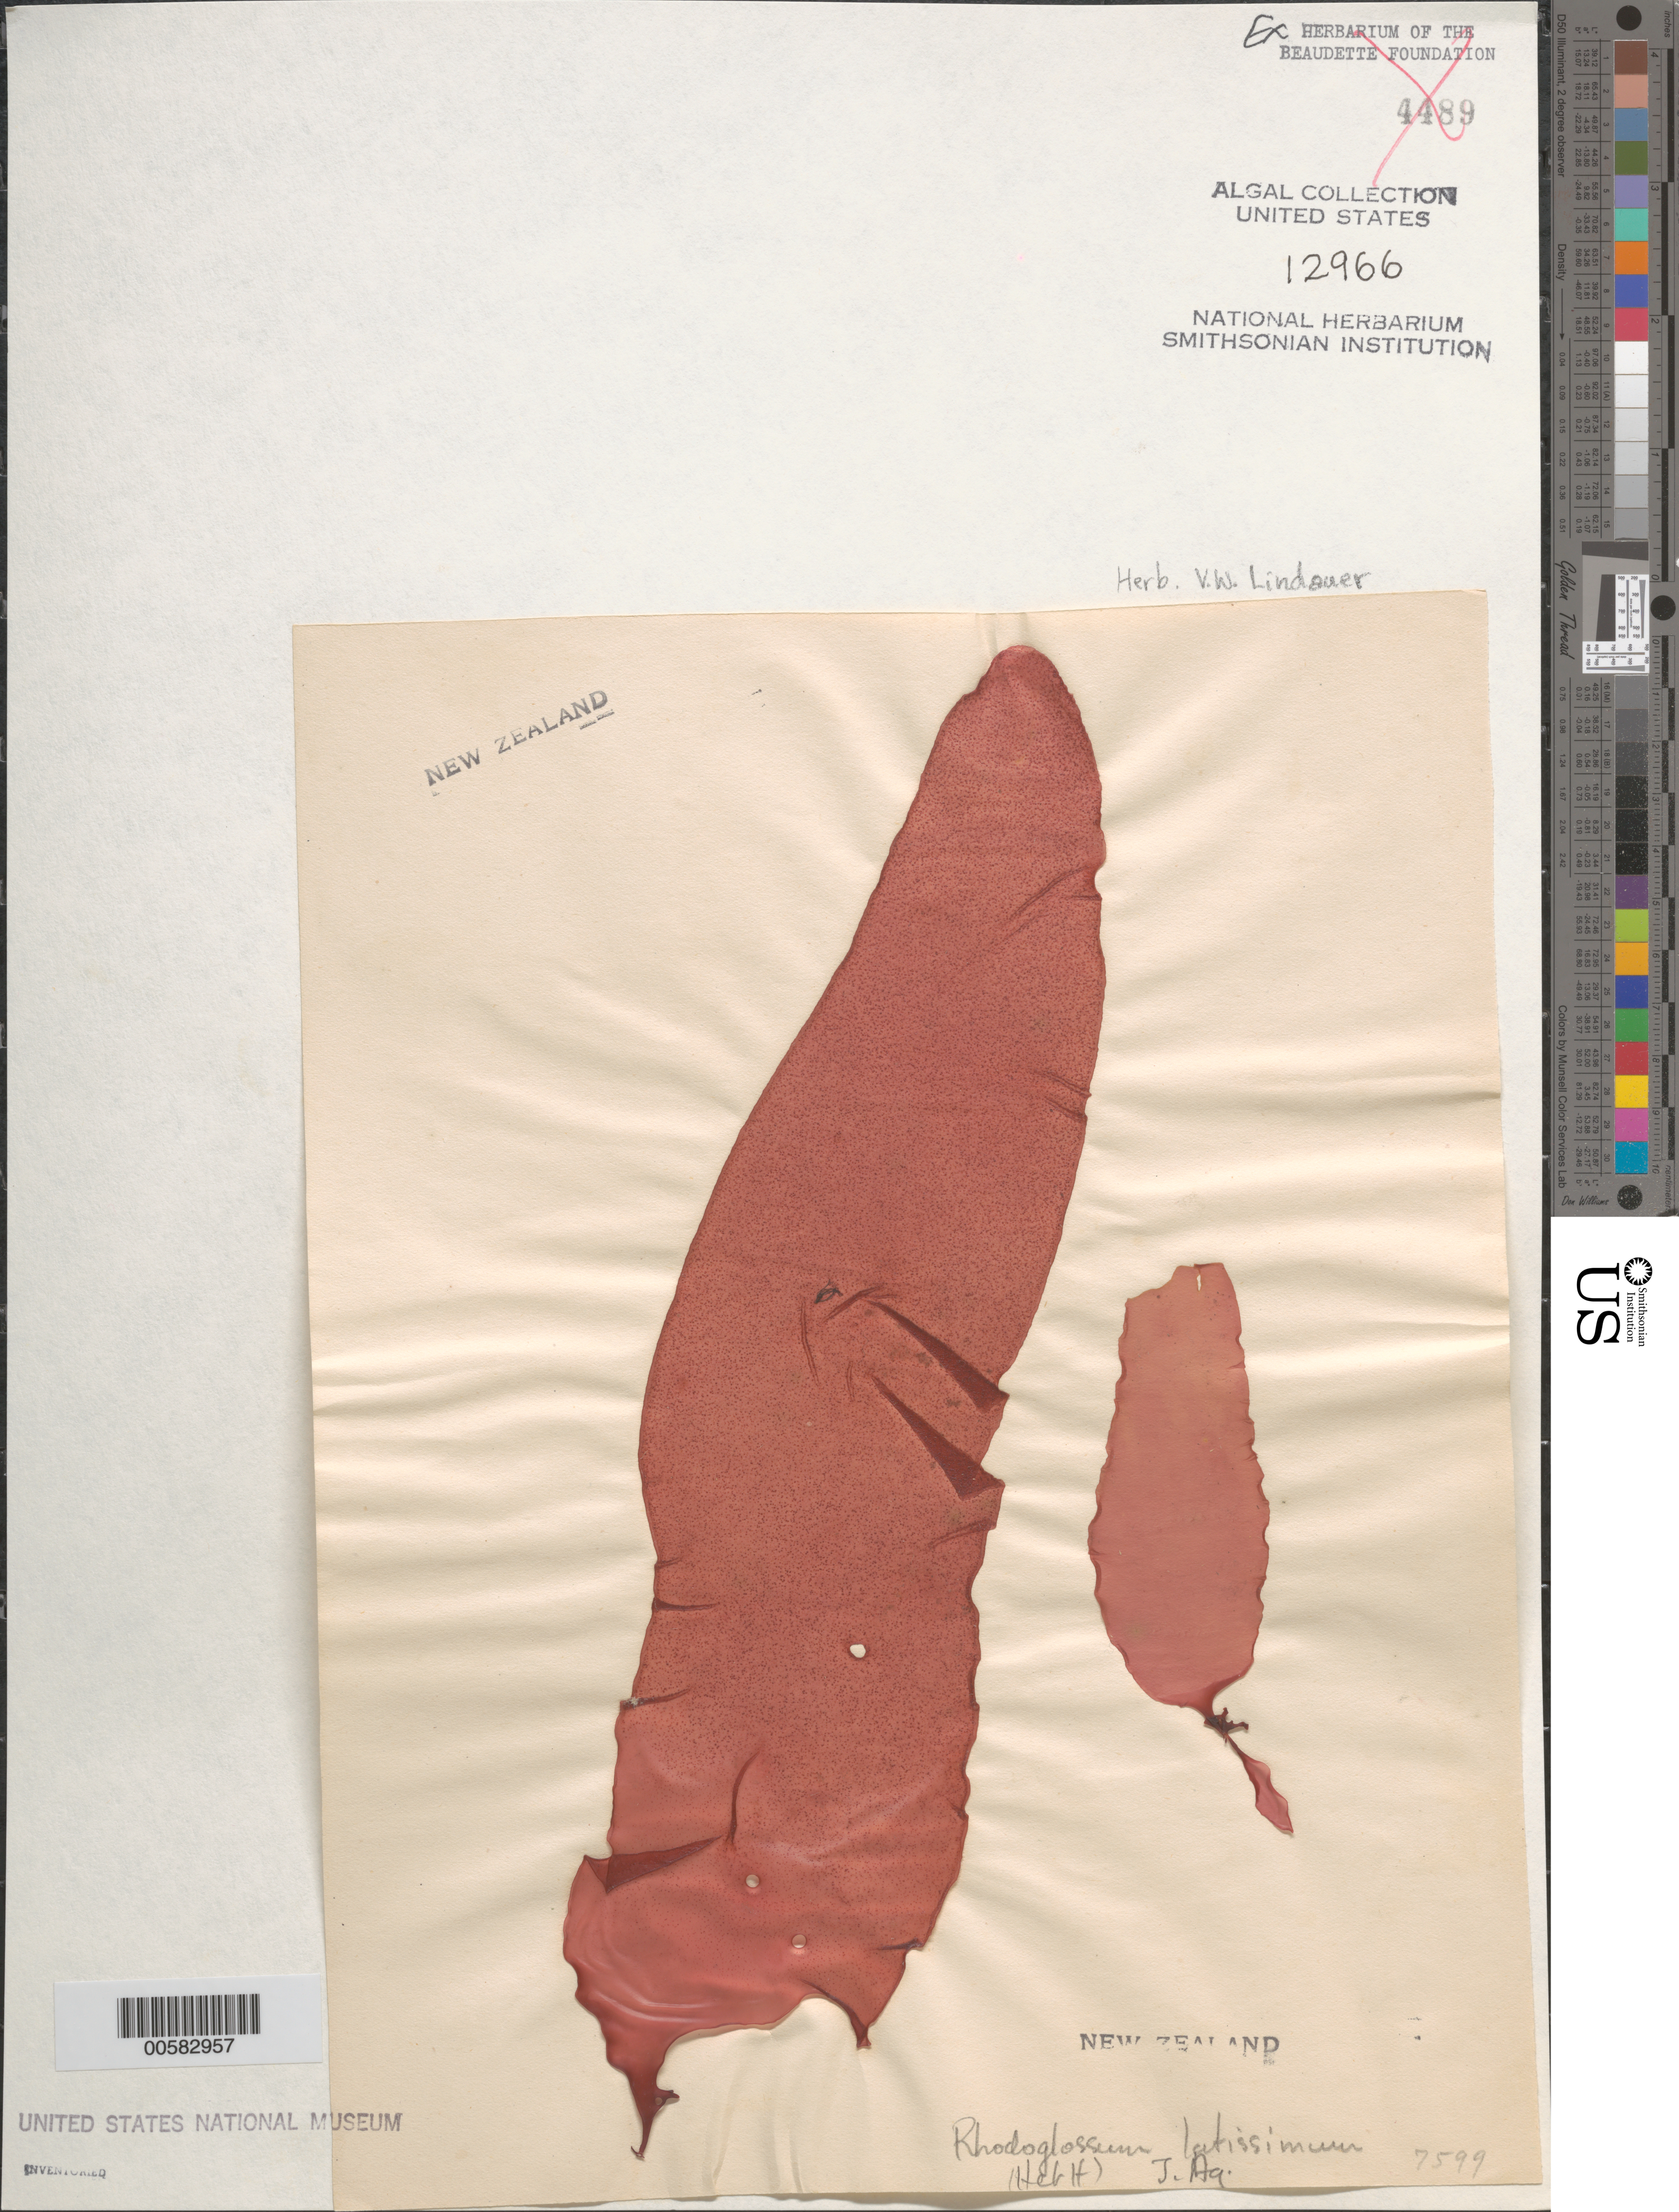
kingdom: Plantae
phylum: Rhodophyta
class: Florideophyceae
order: Gigartinales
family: Gigartinaceae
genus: Iridaea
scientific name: Iridaea latissima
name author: (Hooker f. & Harv.) Grunow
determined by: Algae name updating Project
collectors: V. Lindauer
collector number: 7599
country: New Zealand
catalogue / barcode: US 12966